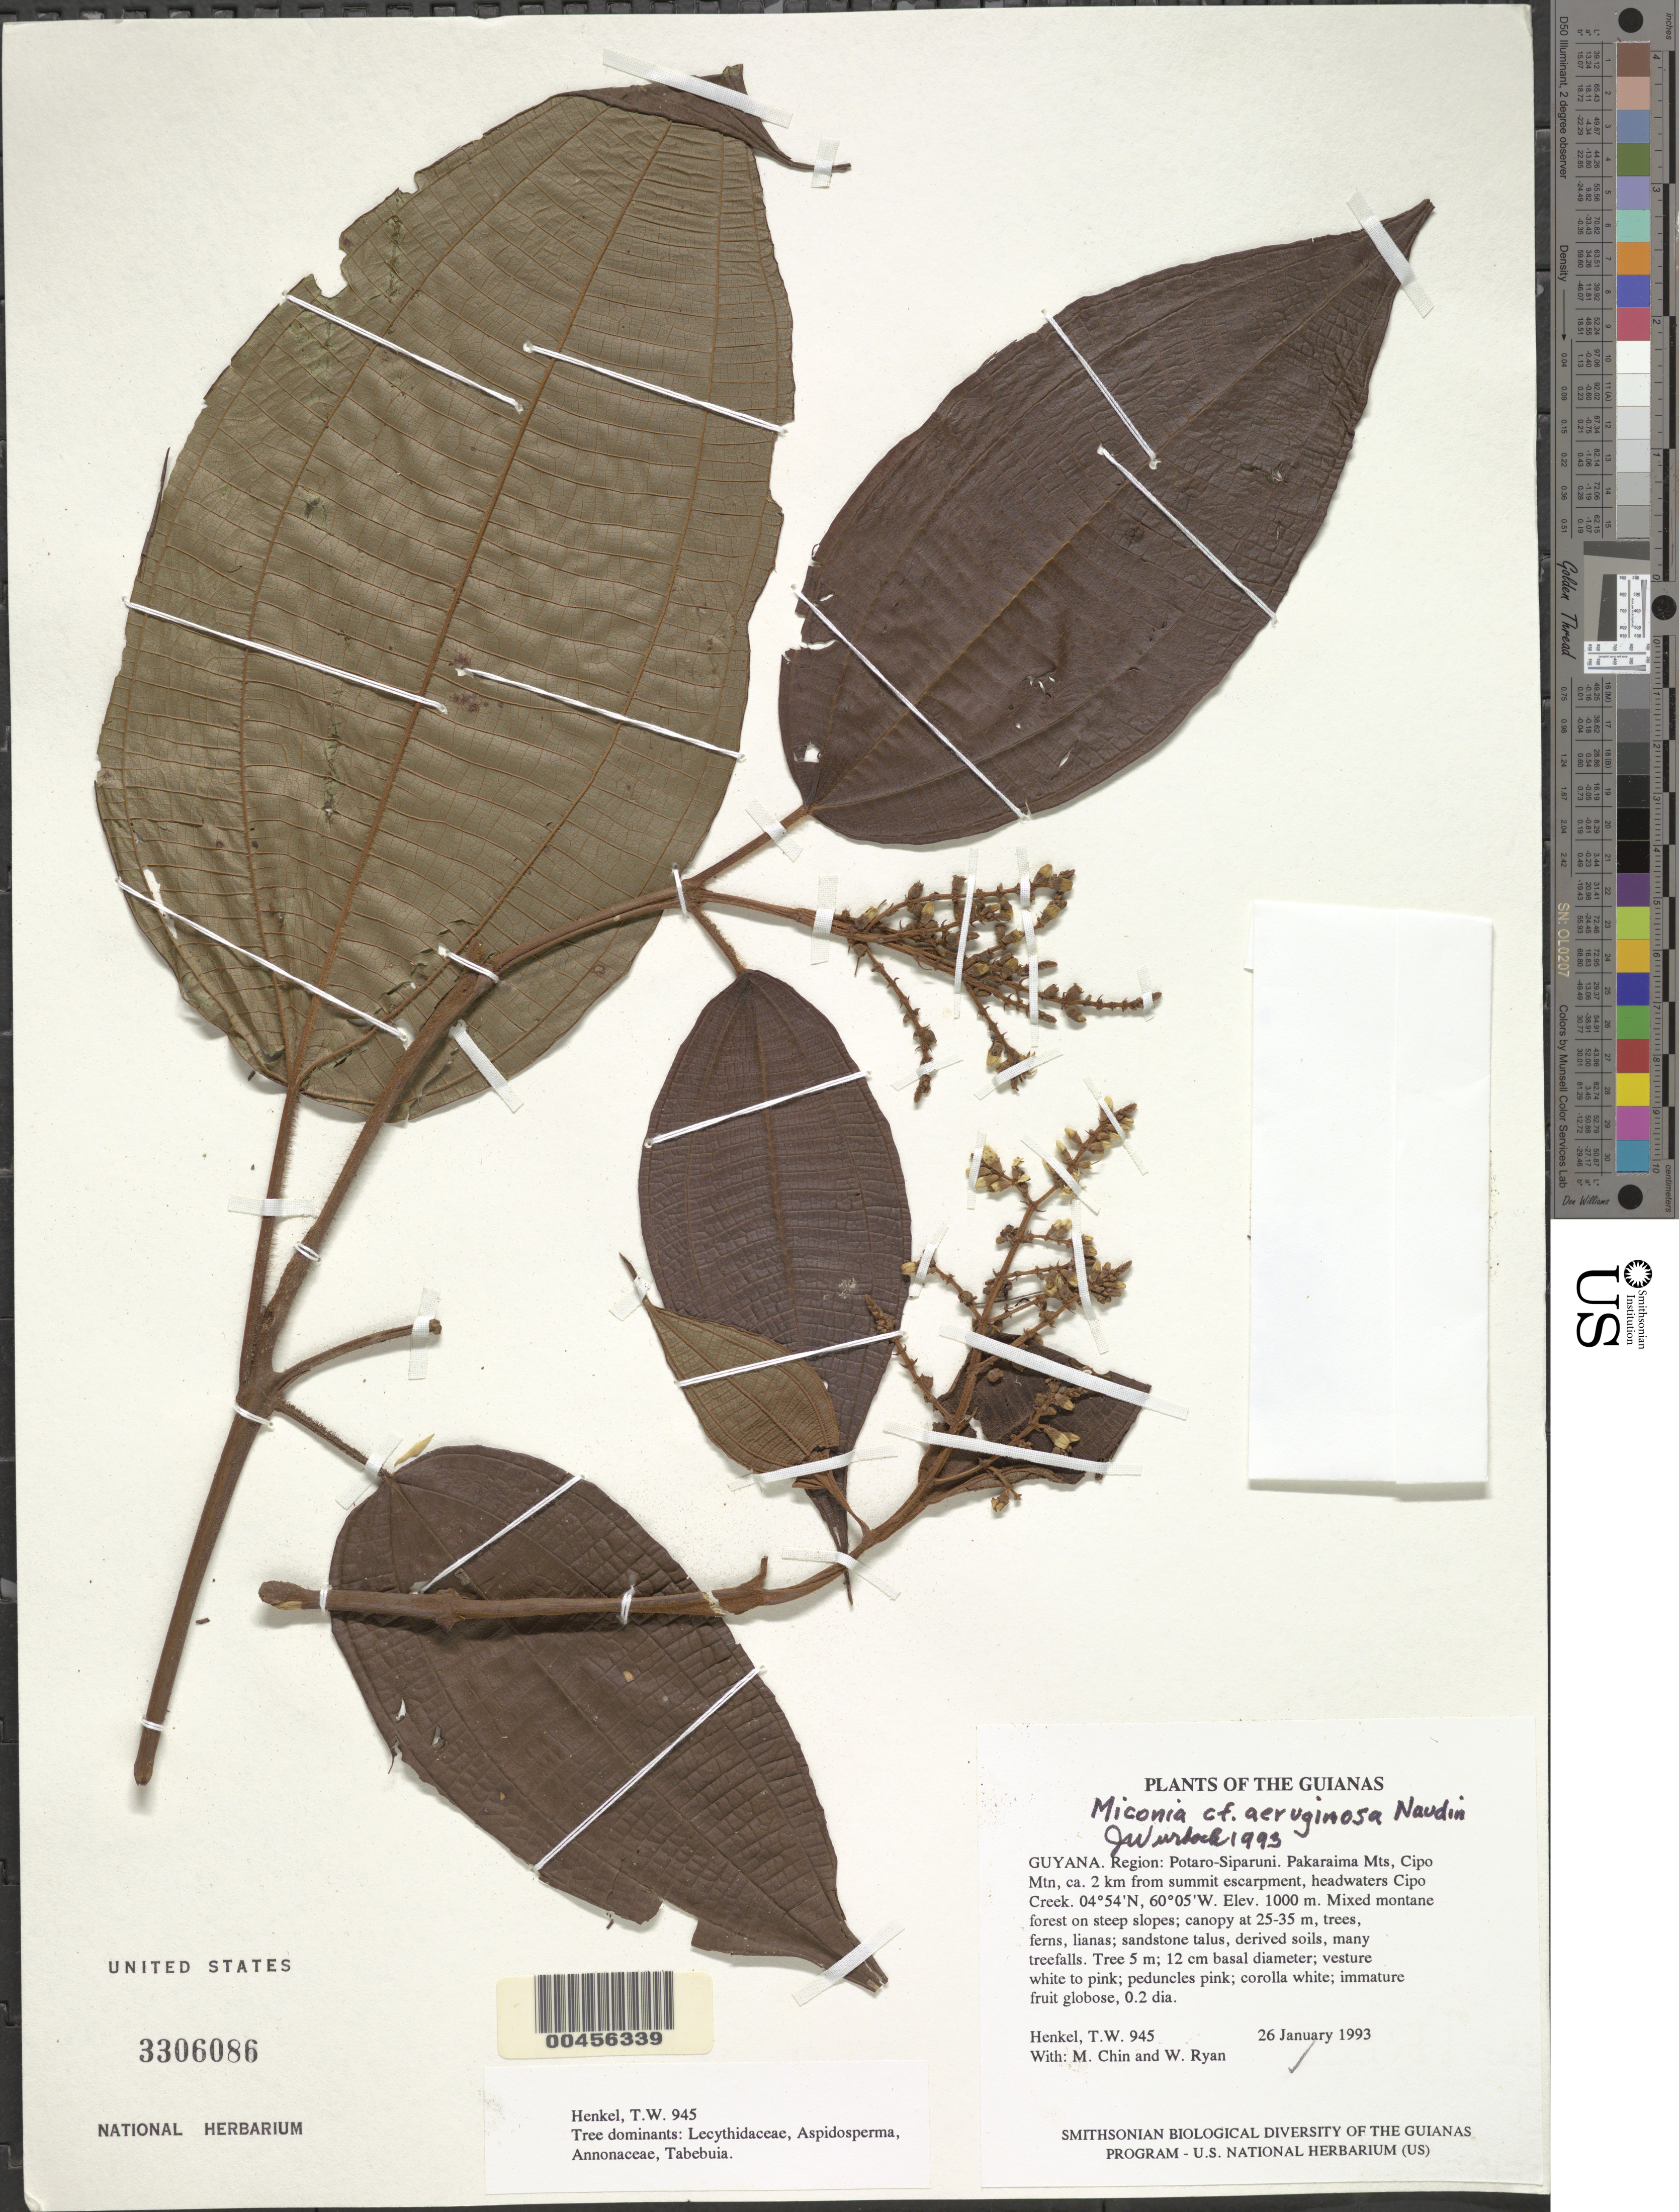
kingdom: Plantae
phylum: Tracheophyta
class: Magnoliopsida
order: Myrtales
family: Melastomataceae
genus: Miconia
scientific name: Miconia aeruginosa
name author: Naudin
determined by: Wurdack, John J., (US), US (UNITED STATES)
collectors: T. Henkel, M. Chin & W. Ryan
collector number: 945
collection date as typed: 26 January 1993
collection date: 1993-01-26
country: Guyana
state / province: Potaro-Siparuni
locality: Pakaraima Mts, Cipo Mtn, ca. 2 km from summit escarpment, headwaters Cipo Creek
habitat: Mixed montane forest on steep slopes; canopy at 25-35 m; sandstone talus, derived soils, many treefalls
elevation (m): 1000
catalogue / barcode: US 3306086